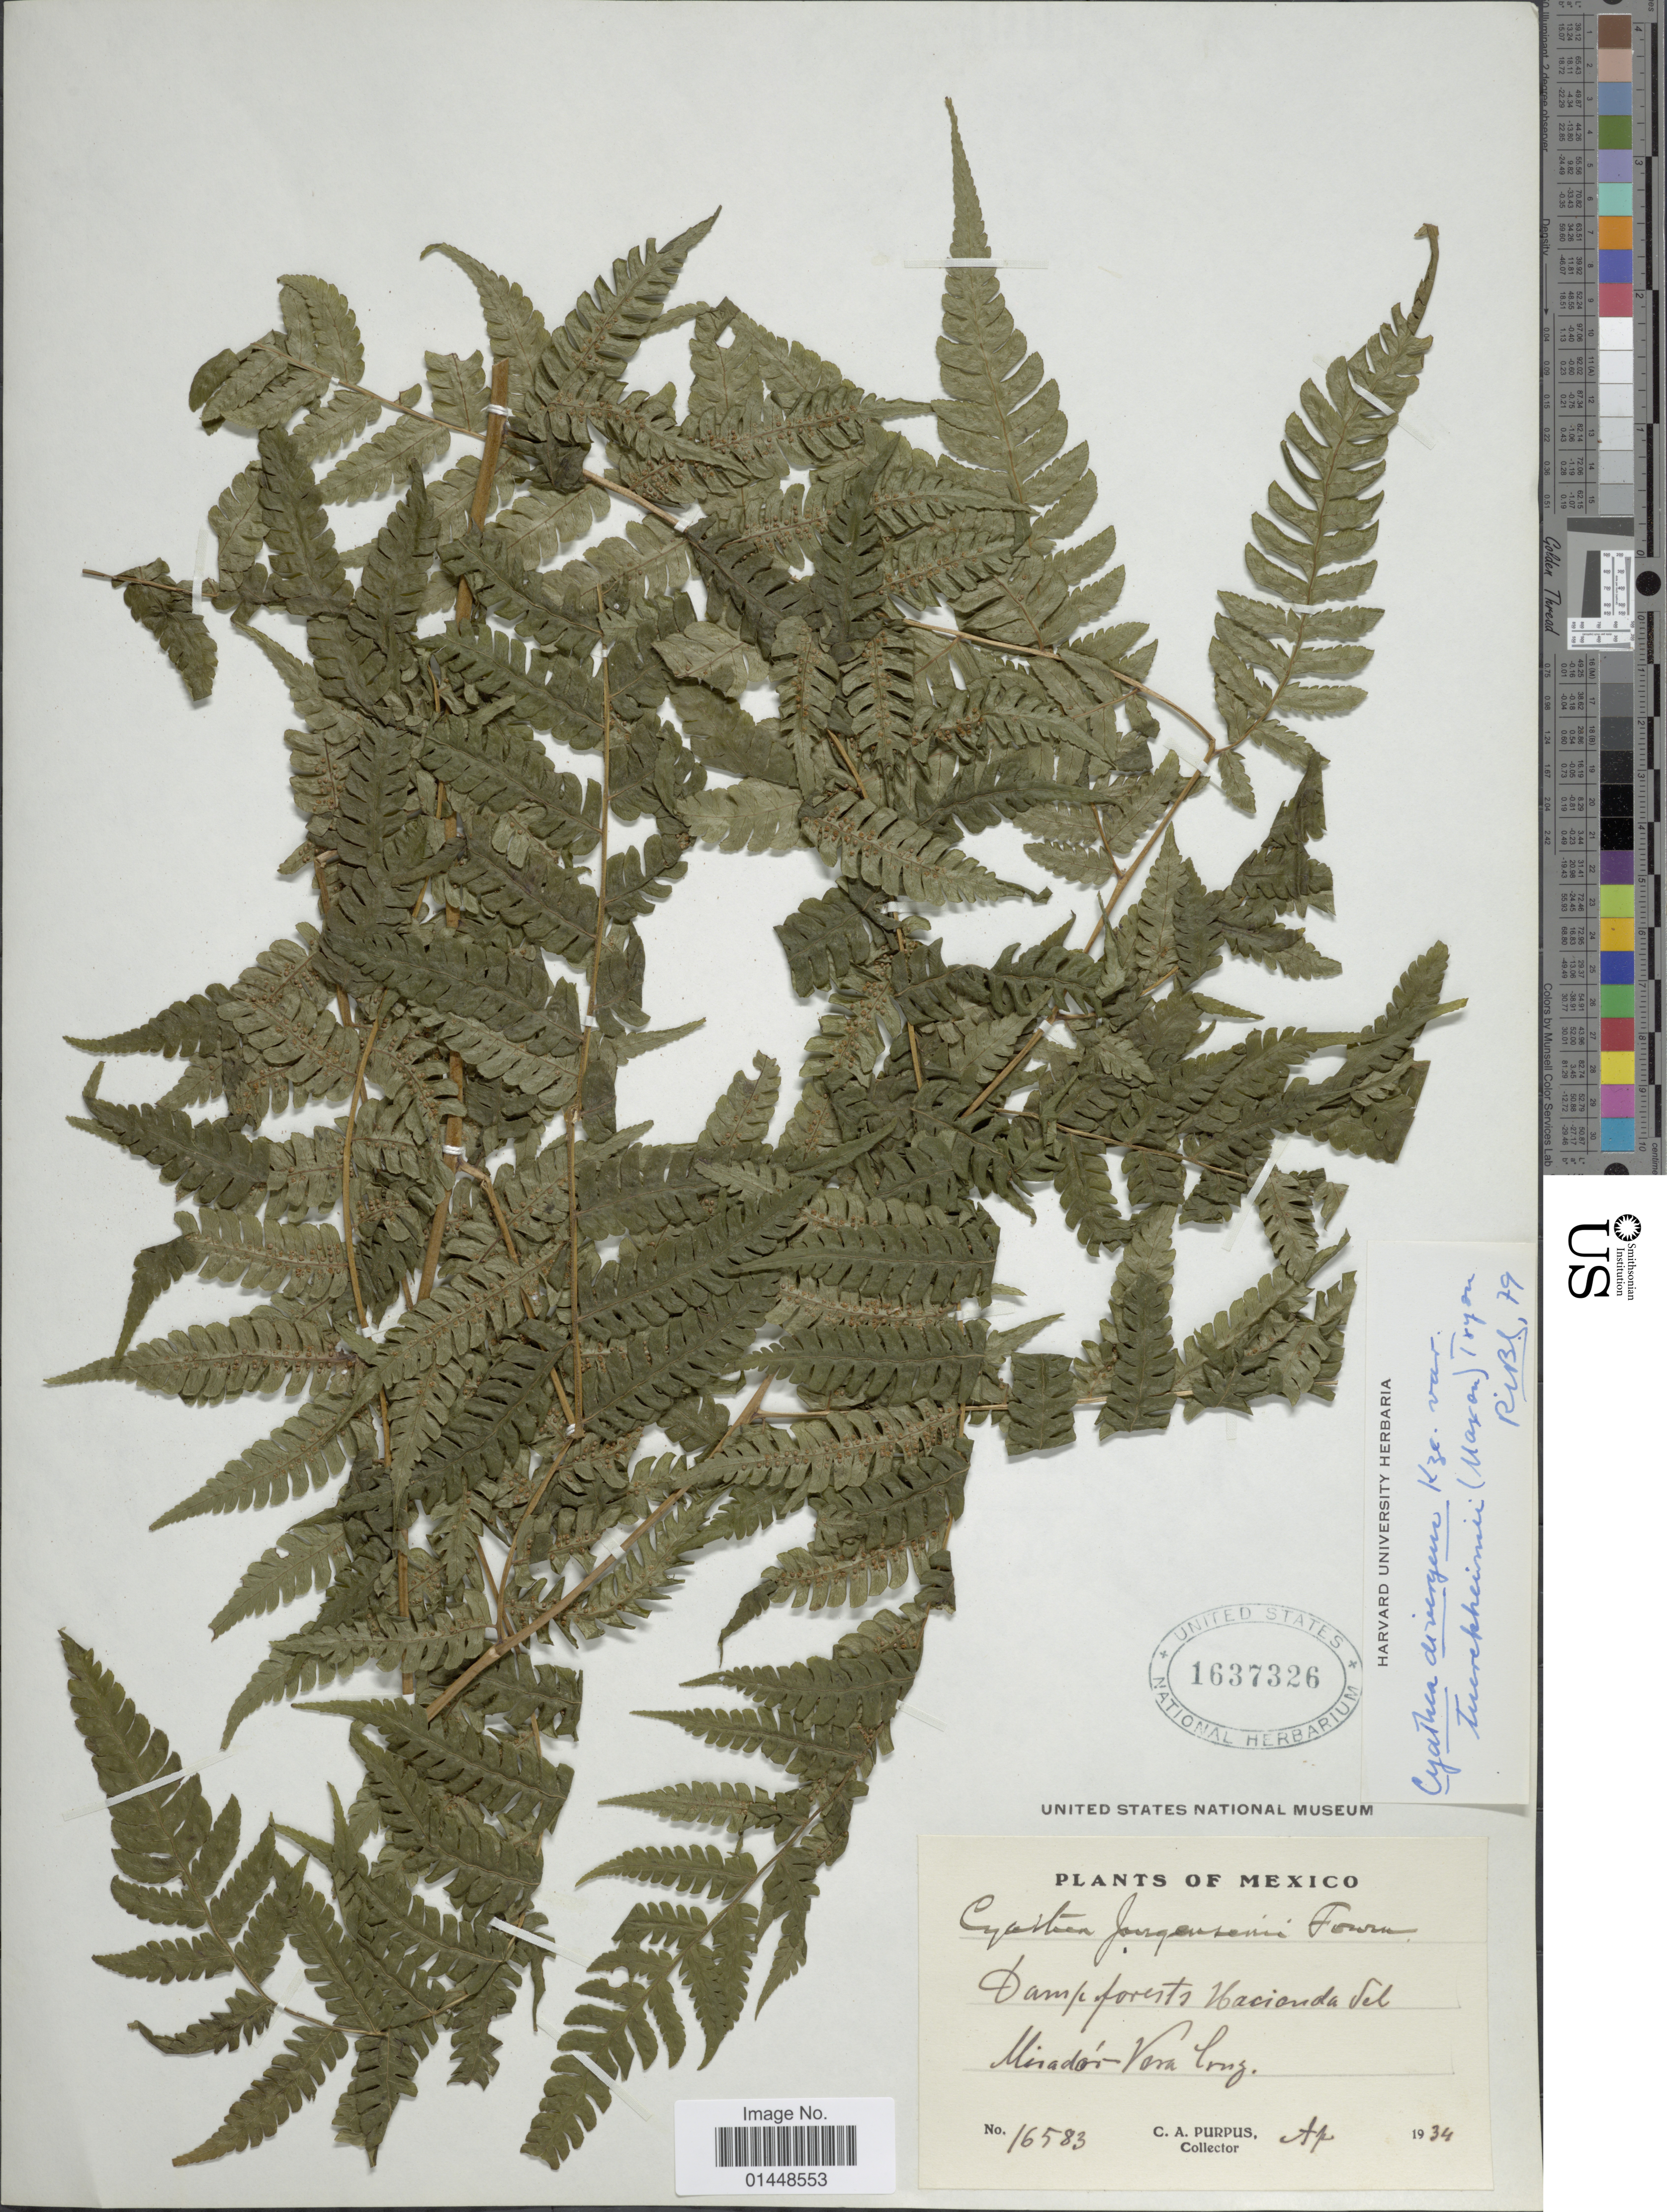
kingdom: Plantae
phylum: Tracheophyta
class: Polypodiopsida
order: Cyatheales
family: Cyatheaceae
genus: Cyathea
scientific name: Cyathea divergens var. tuerckheimii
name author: (Maxon) R.M. Tryon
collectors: C. A. Purpus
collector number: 16583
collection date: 1934-04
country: Mexico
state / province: Veracruz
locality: Damp forests Hacienda del Miradós - Vera Cruz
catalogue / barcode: US 1637326